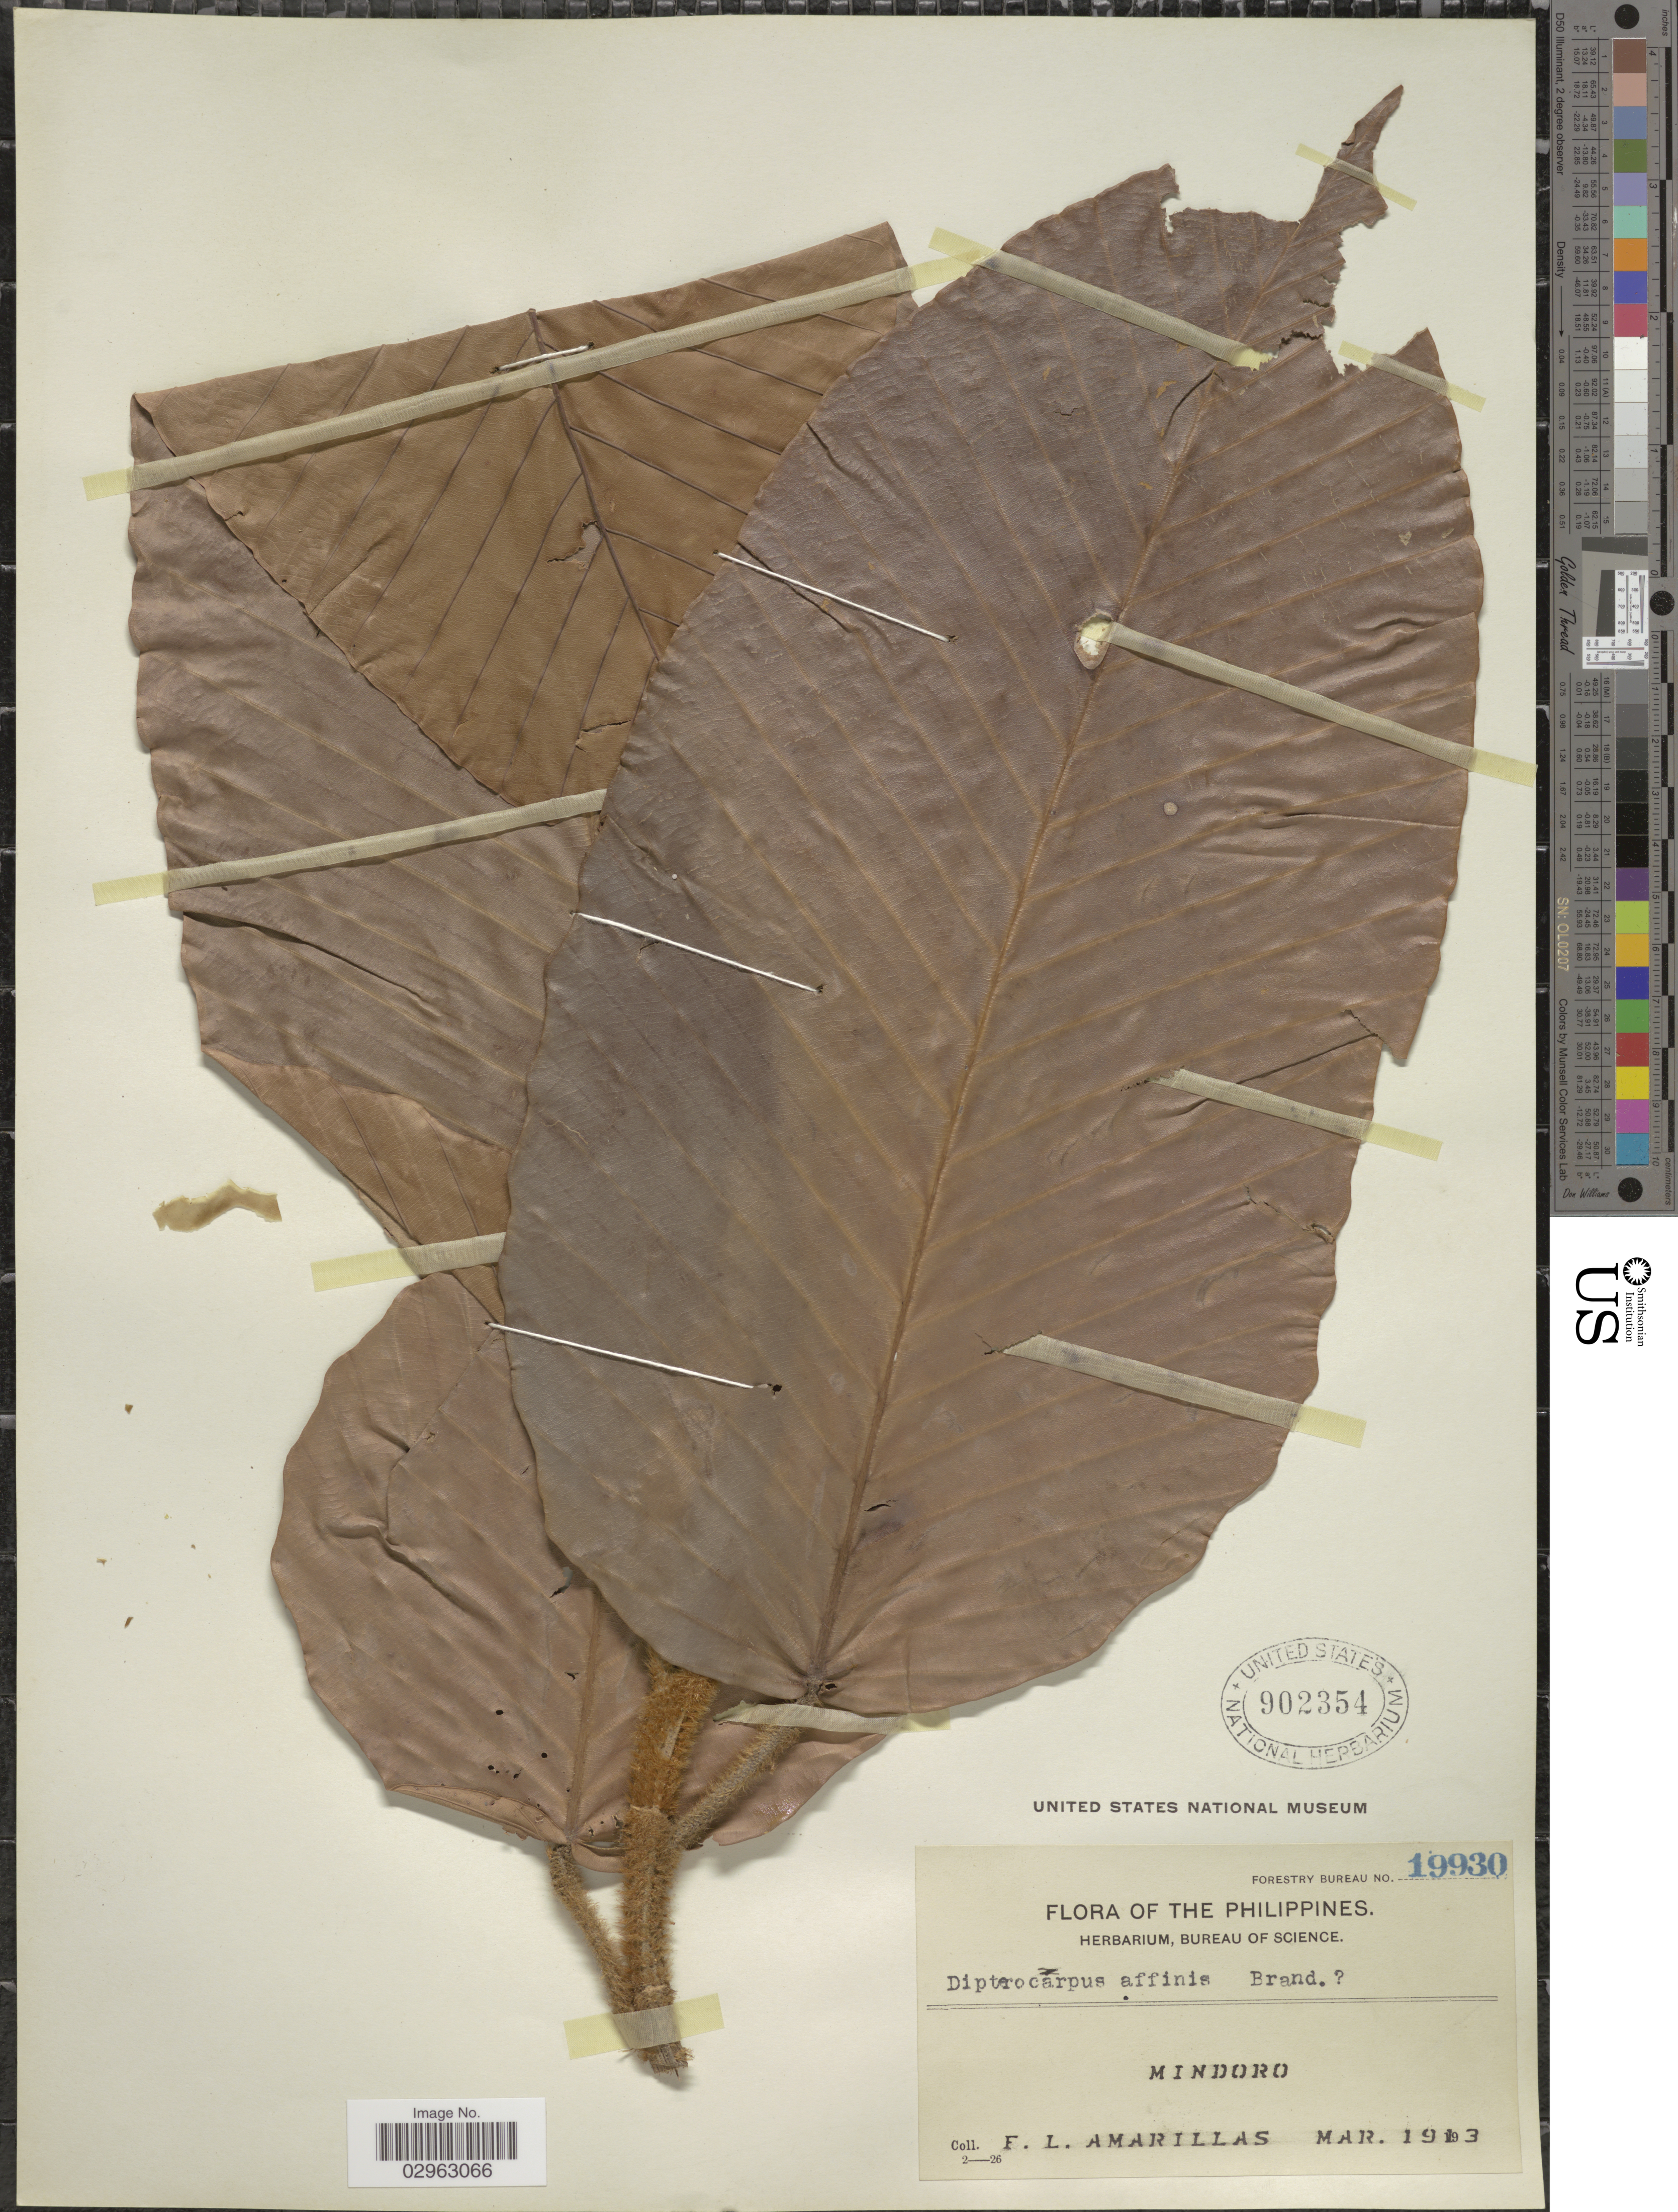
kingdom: Plantae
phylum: Tracheophyta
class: Magnoliopsida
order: Malvales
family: Dipterocarpaceae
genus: Dipterocarpus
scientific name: Dipterocarpus affinis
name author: Brandis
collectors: F. Amarillas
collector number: Forestry Bureau 19930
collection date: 1913-03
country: Philippines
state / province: Mimaropa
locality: Mindoro.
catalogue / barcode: US 902354